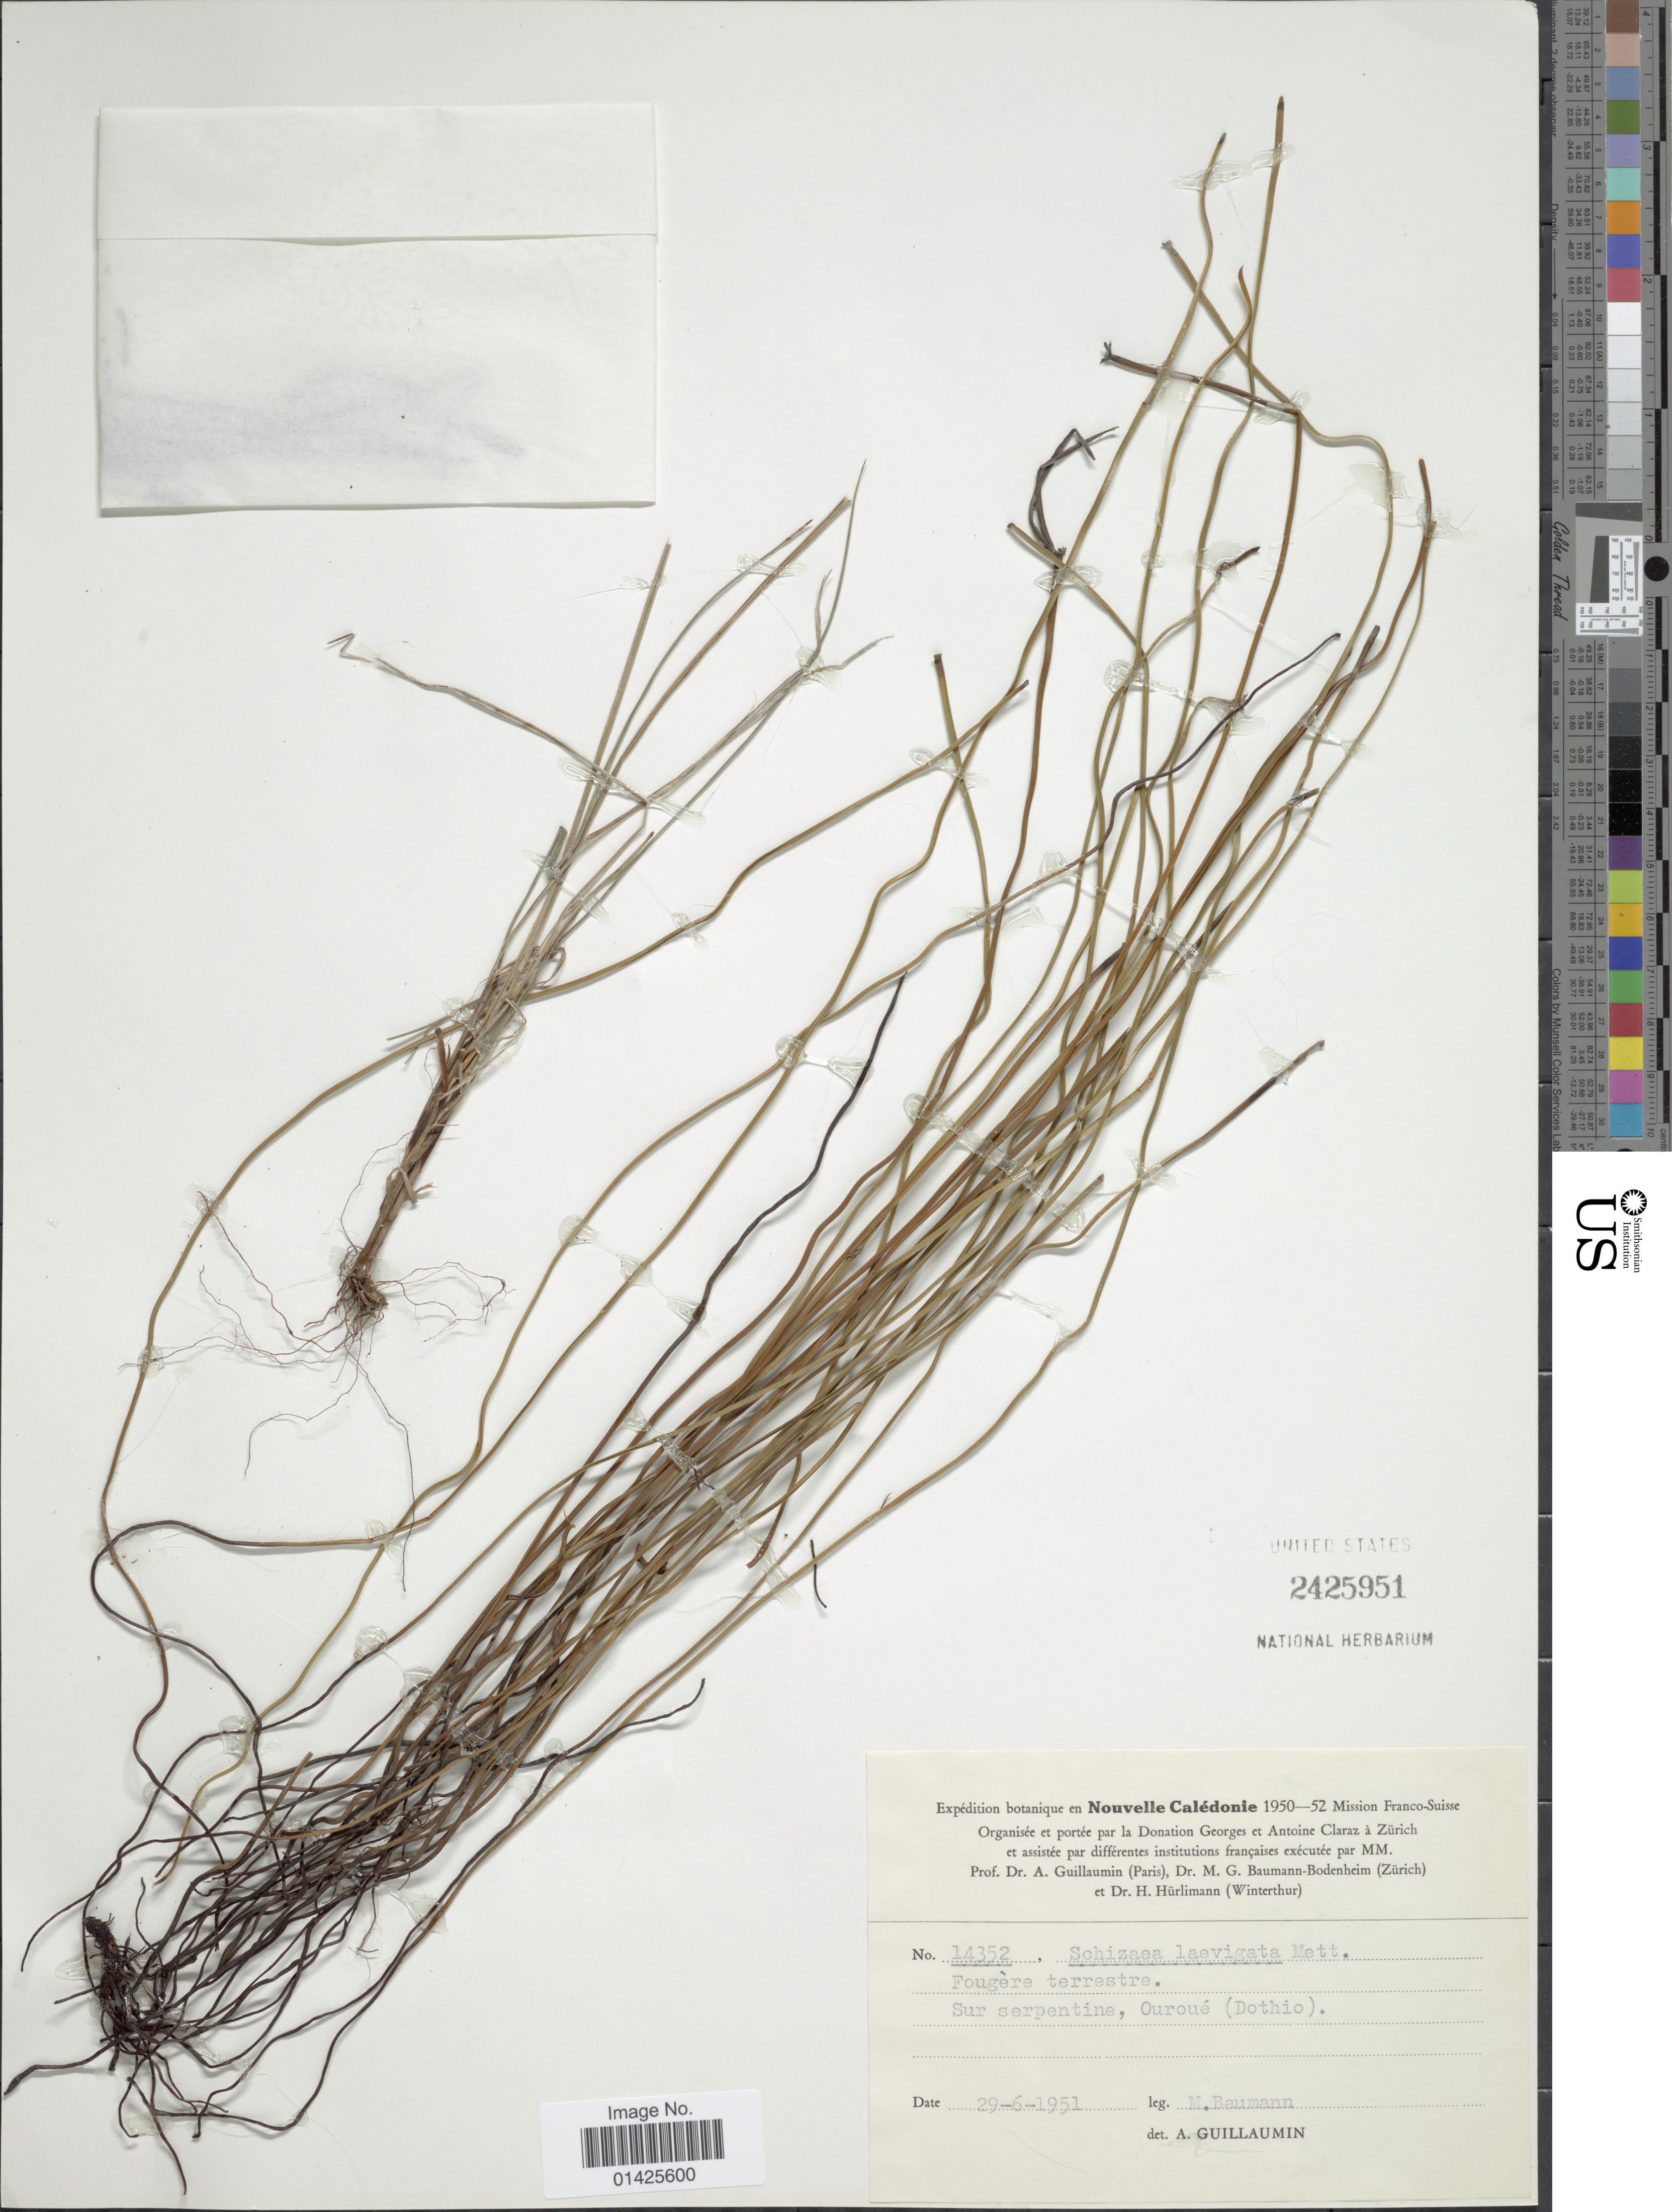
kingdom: Plantae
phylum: Tracheophyta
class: Polypodiopsida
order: Schizaeales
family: Schizaeaceae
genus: Actinostachys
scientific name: Actinostachys laevigata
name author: (Mett.) C.F. Reed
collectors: M. Baumann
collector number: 14352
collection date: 1951-06-29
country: New Caledonia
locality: Sur serpentine, Ouroué (Dothio)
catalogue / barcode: US 2425951